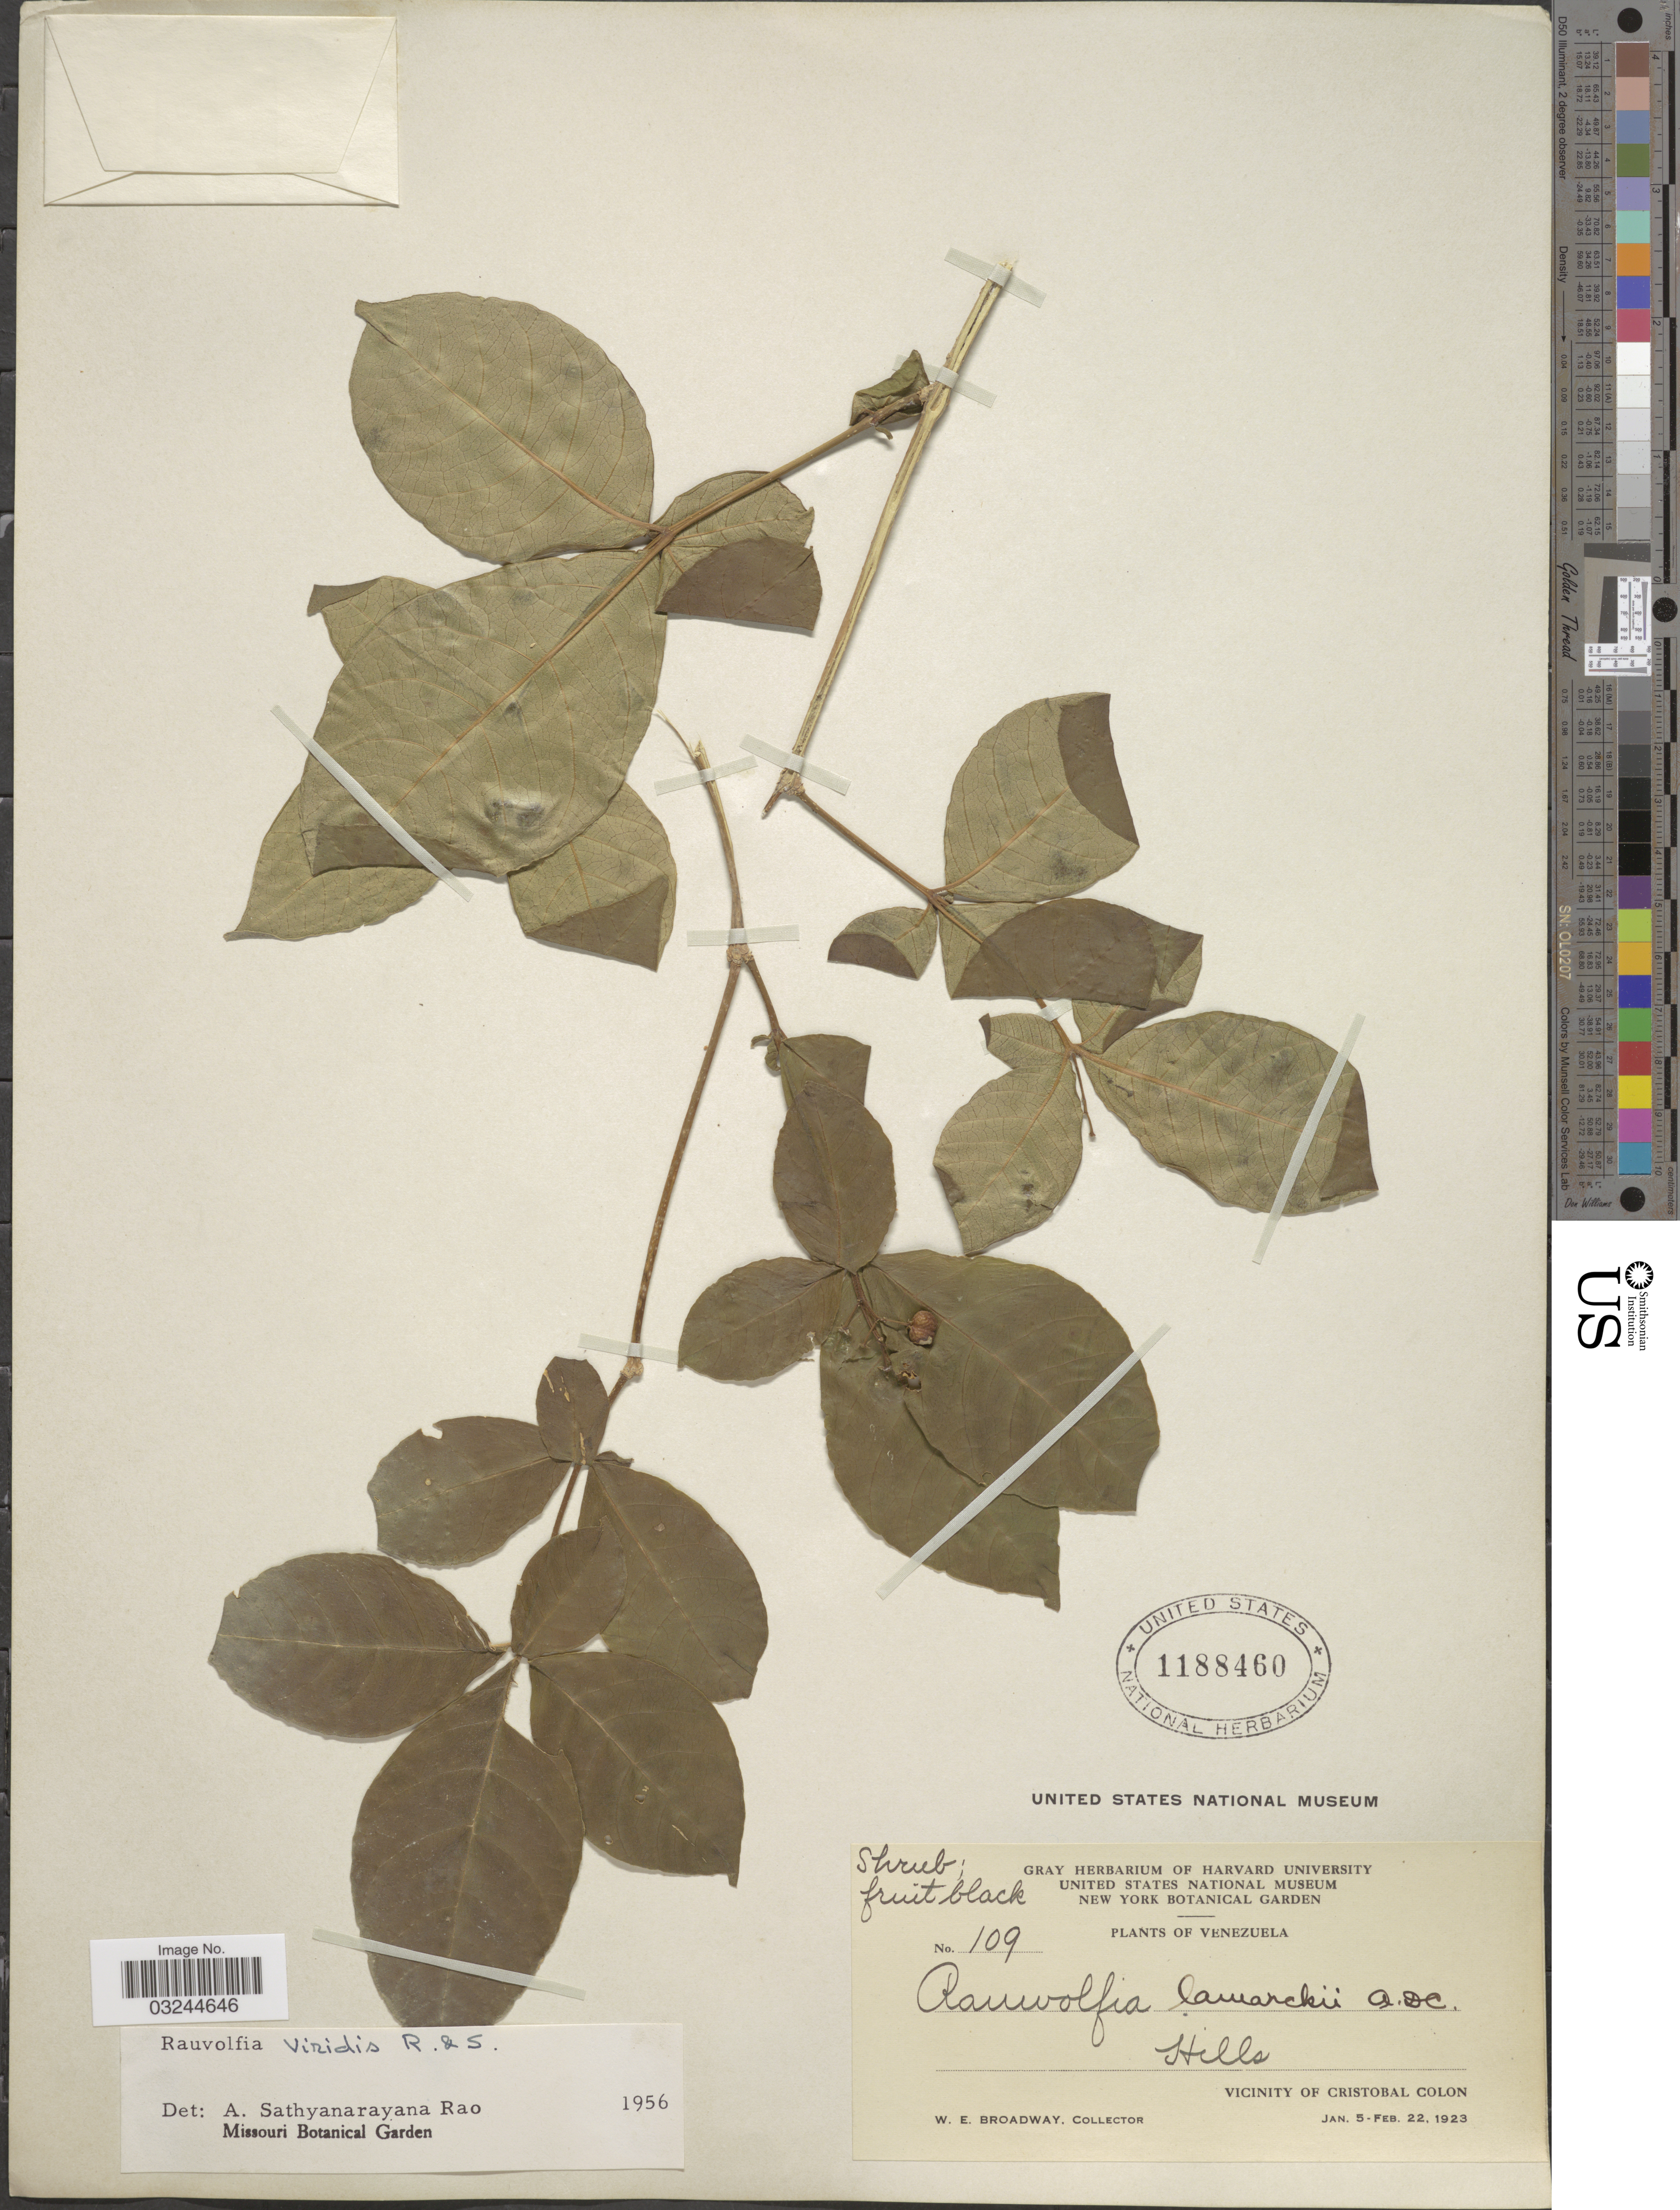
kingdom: Plantae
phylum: Tracheophyta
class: Magnoliopsida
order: Gentianales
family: Apocynaceae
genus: Rauvolfia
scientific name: Rauvolfia viridis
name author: Willd. ex Roem. & Schult.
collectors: W. E. Broadway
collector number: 109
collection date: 1923-01-05/1923-02-22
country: Venezuela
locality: Vicinity of Cristobal Colon.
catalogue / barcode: US 1188460